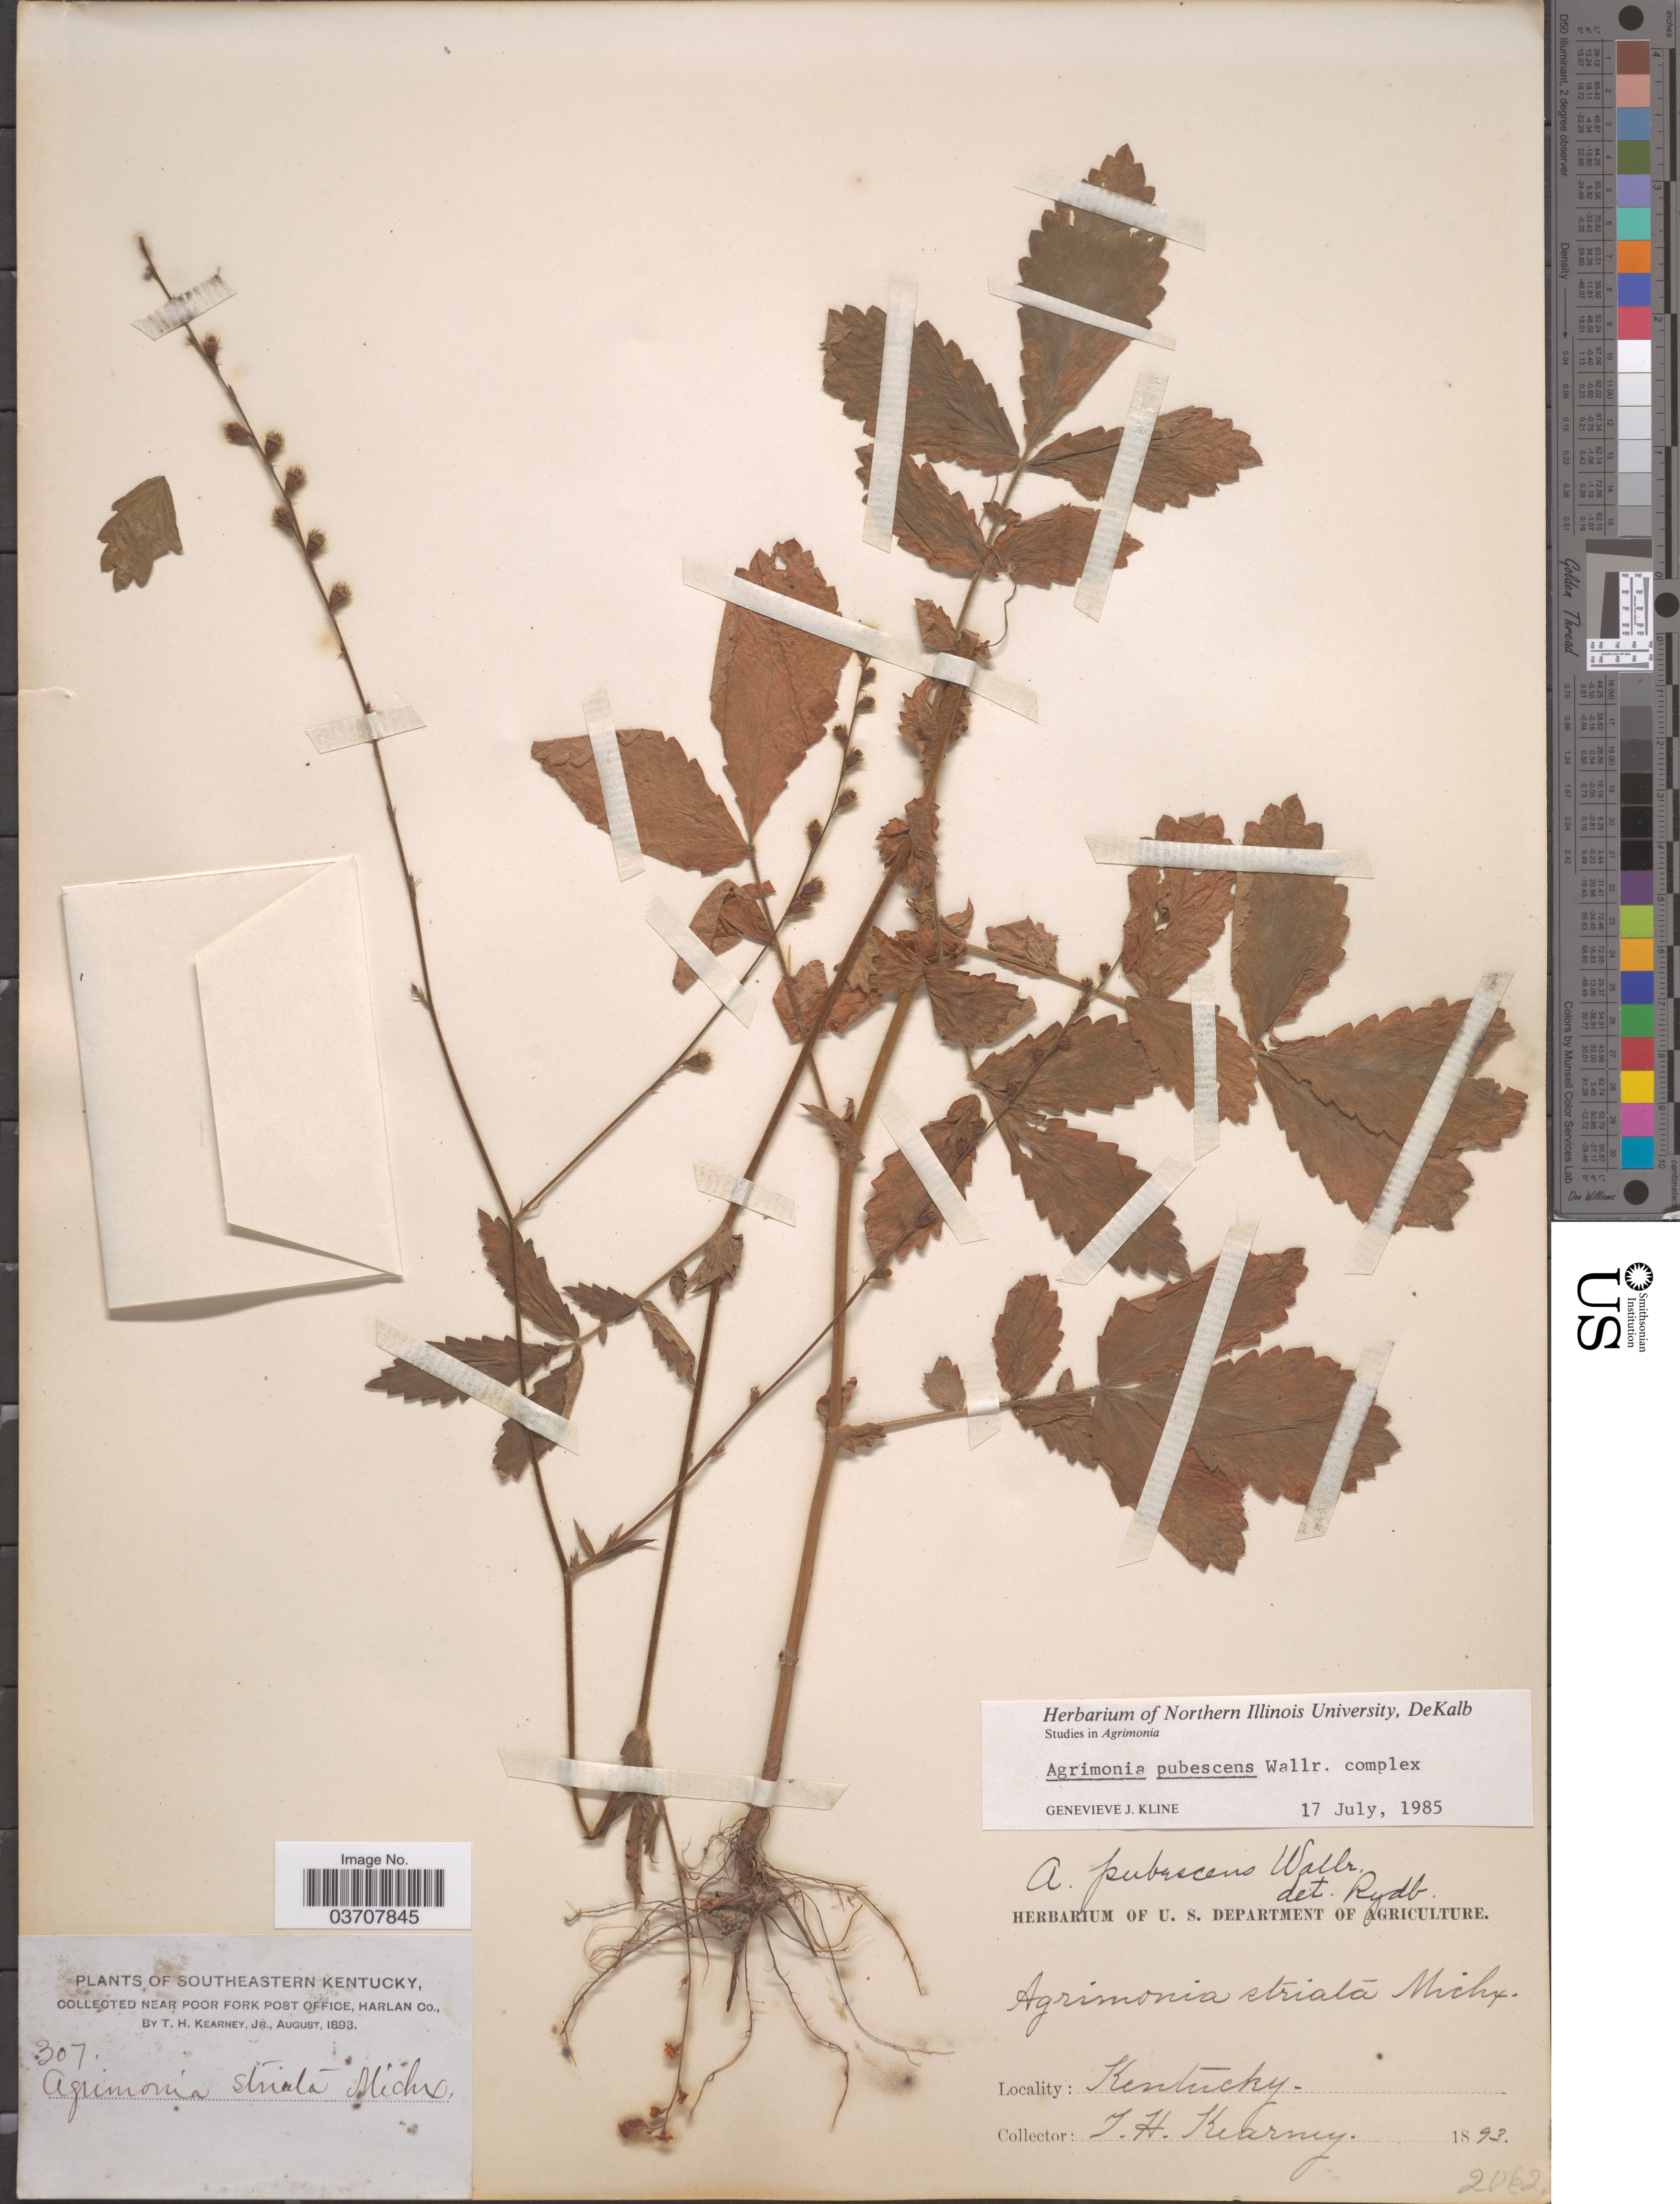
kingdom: Plantae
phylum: Tracheophyta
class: Magnoliopsida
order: Rosales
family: Rosaceae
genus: Agrimonia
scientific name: Agrimonia pubescens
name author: Wallr.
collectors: T. H. Kearney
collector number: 307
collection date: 1893-08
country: United States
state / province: Kentucky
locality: Southeastern Kentucky. Near Poor Fork Post Office, Harlan Co.